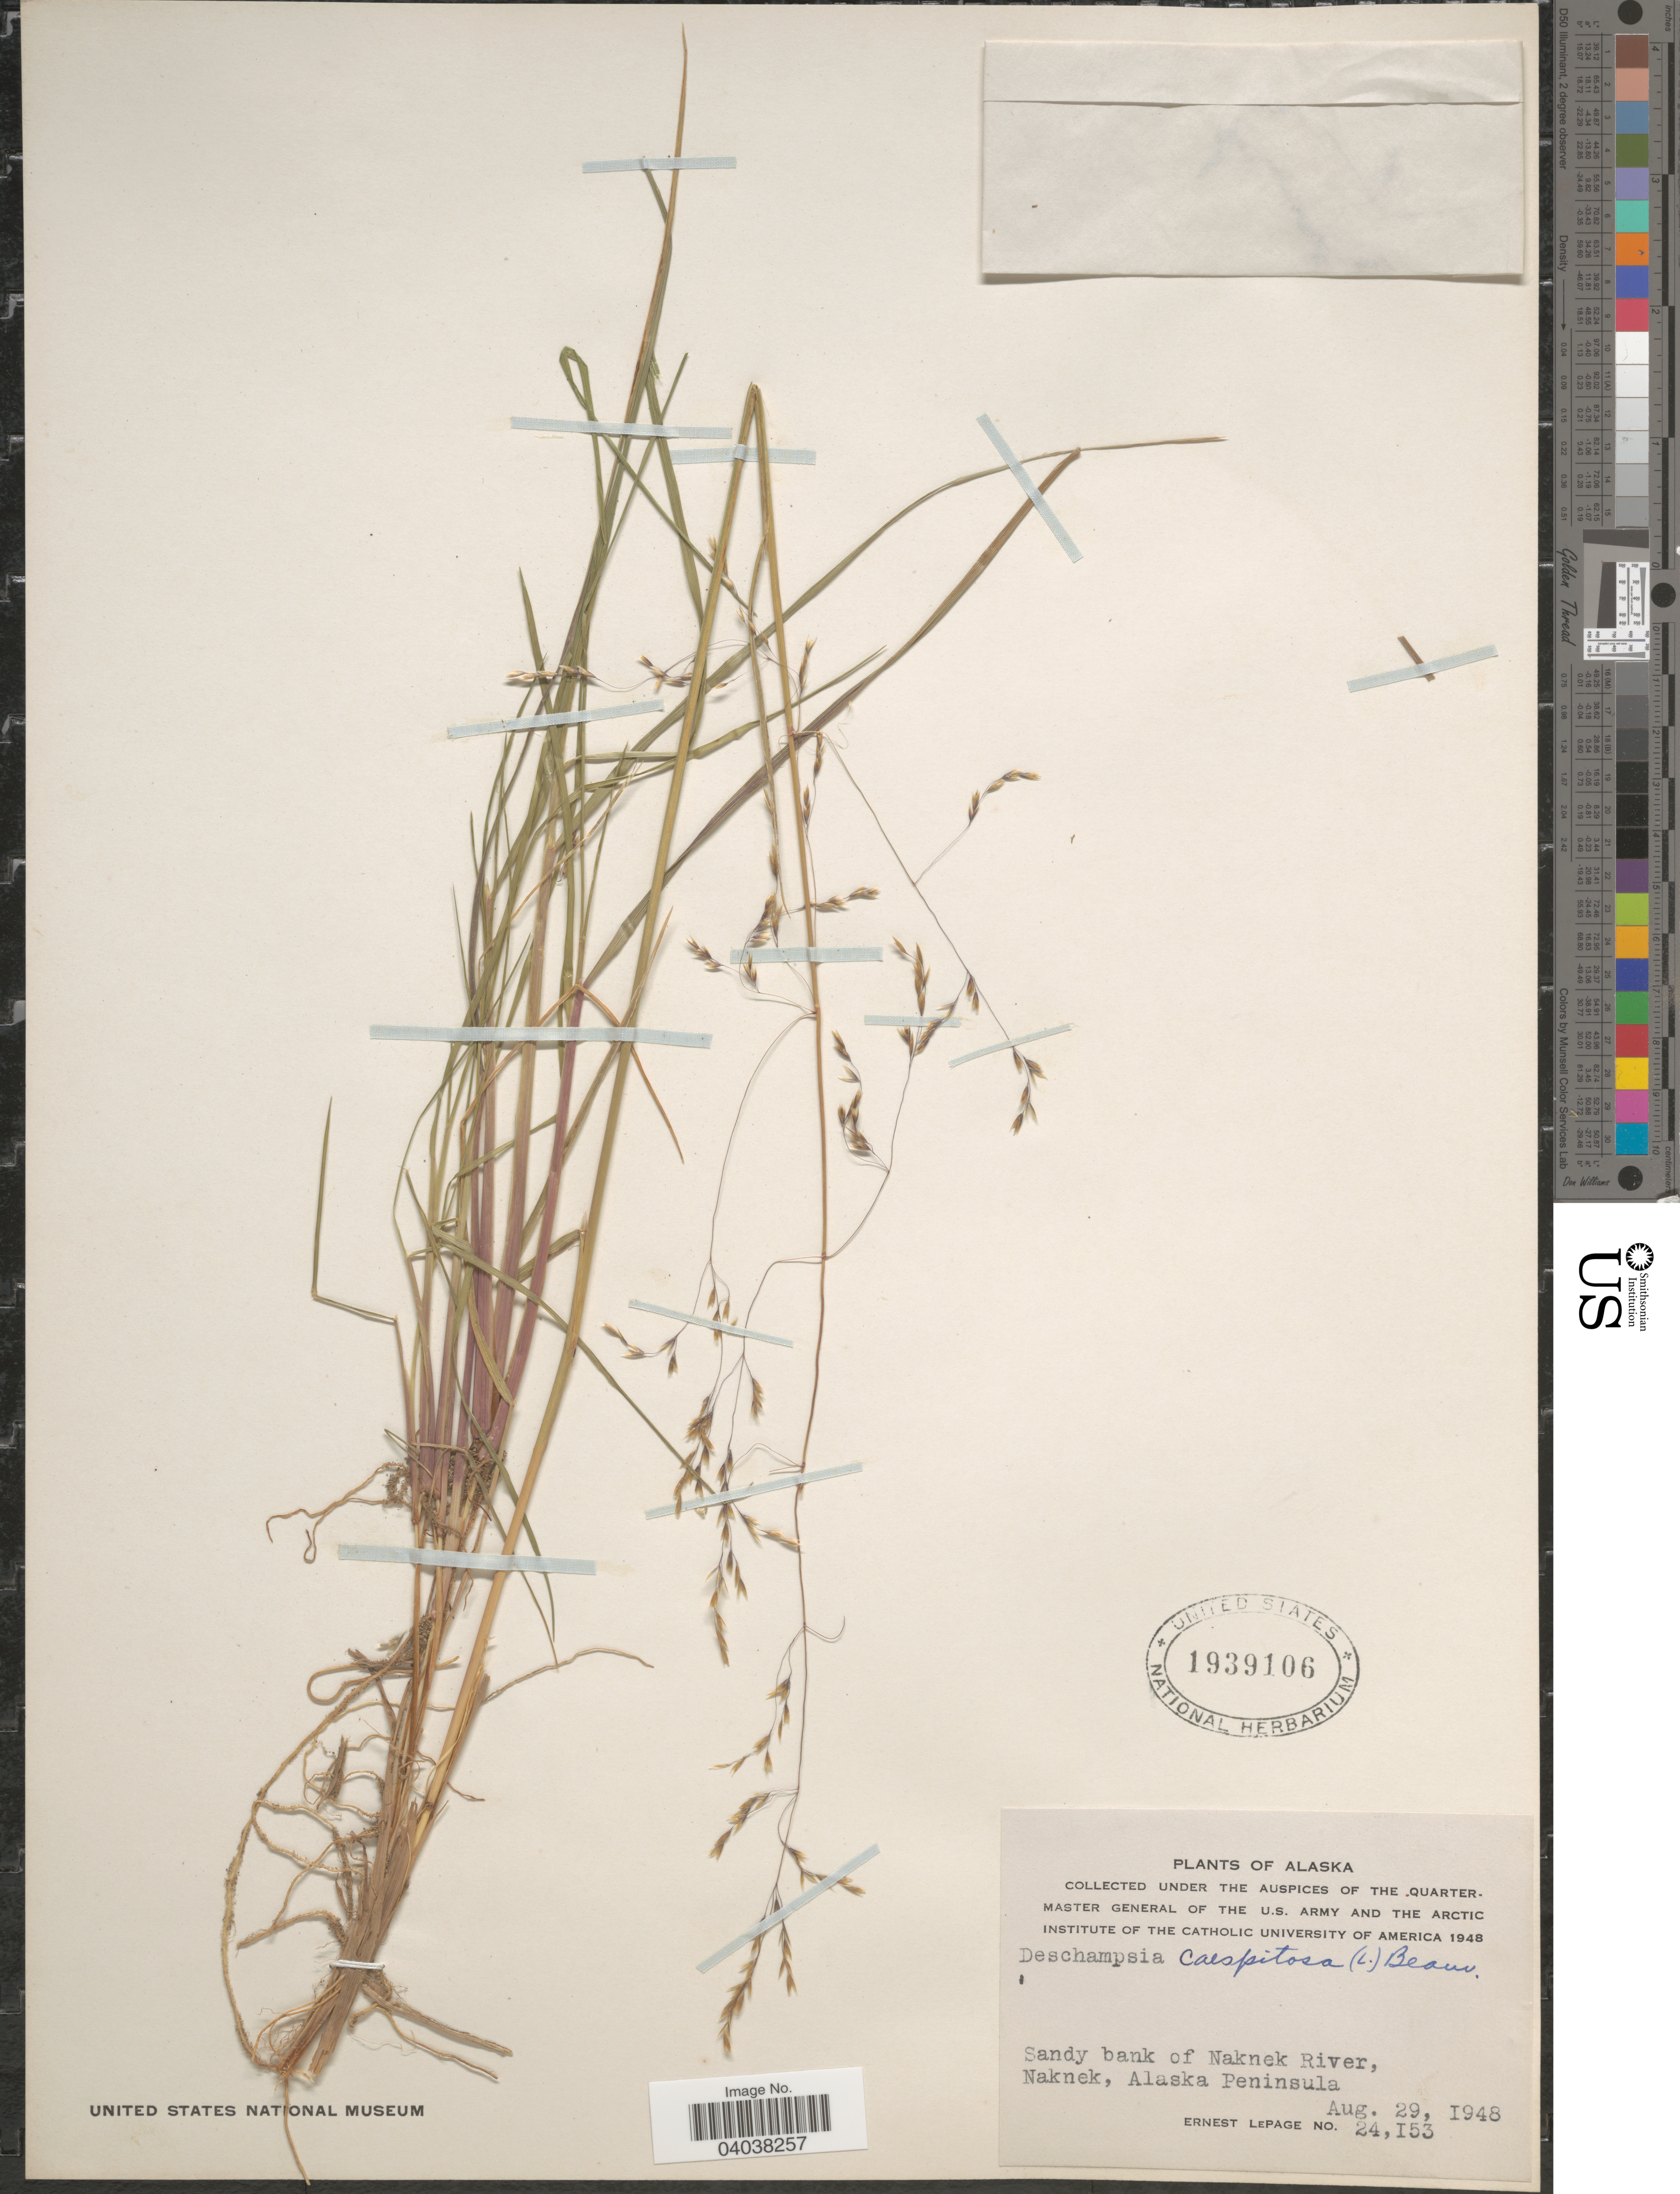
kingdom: Plantae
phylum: Tracheophyta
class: Liliopsida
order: Poales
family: Poaceae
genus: Deschampsia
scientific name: Deschampsia cespitosa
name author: (L.) P. Beauv.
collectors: E. Lepage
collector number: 24153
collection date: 1948-08-29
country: United States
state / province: Alaska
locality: Sandy bank of Naknek River, Naknek, Alaska Peninsula.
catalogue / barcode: US 1939106